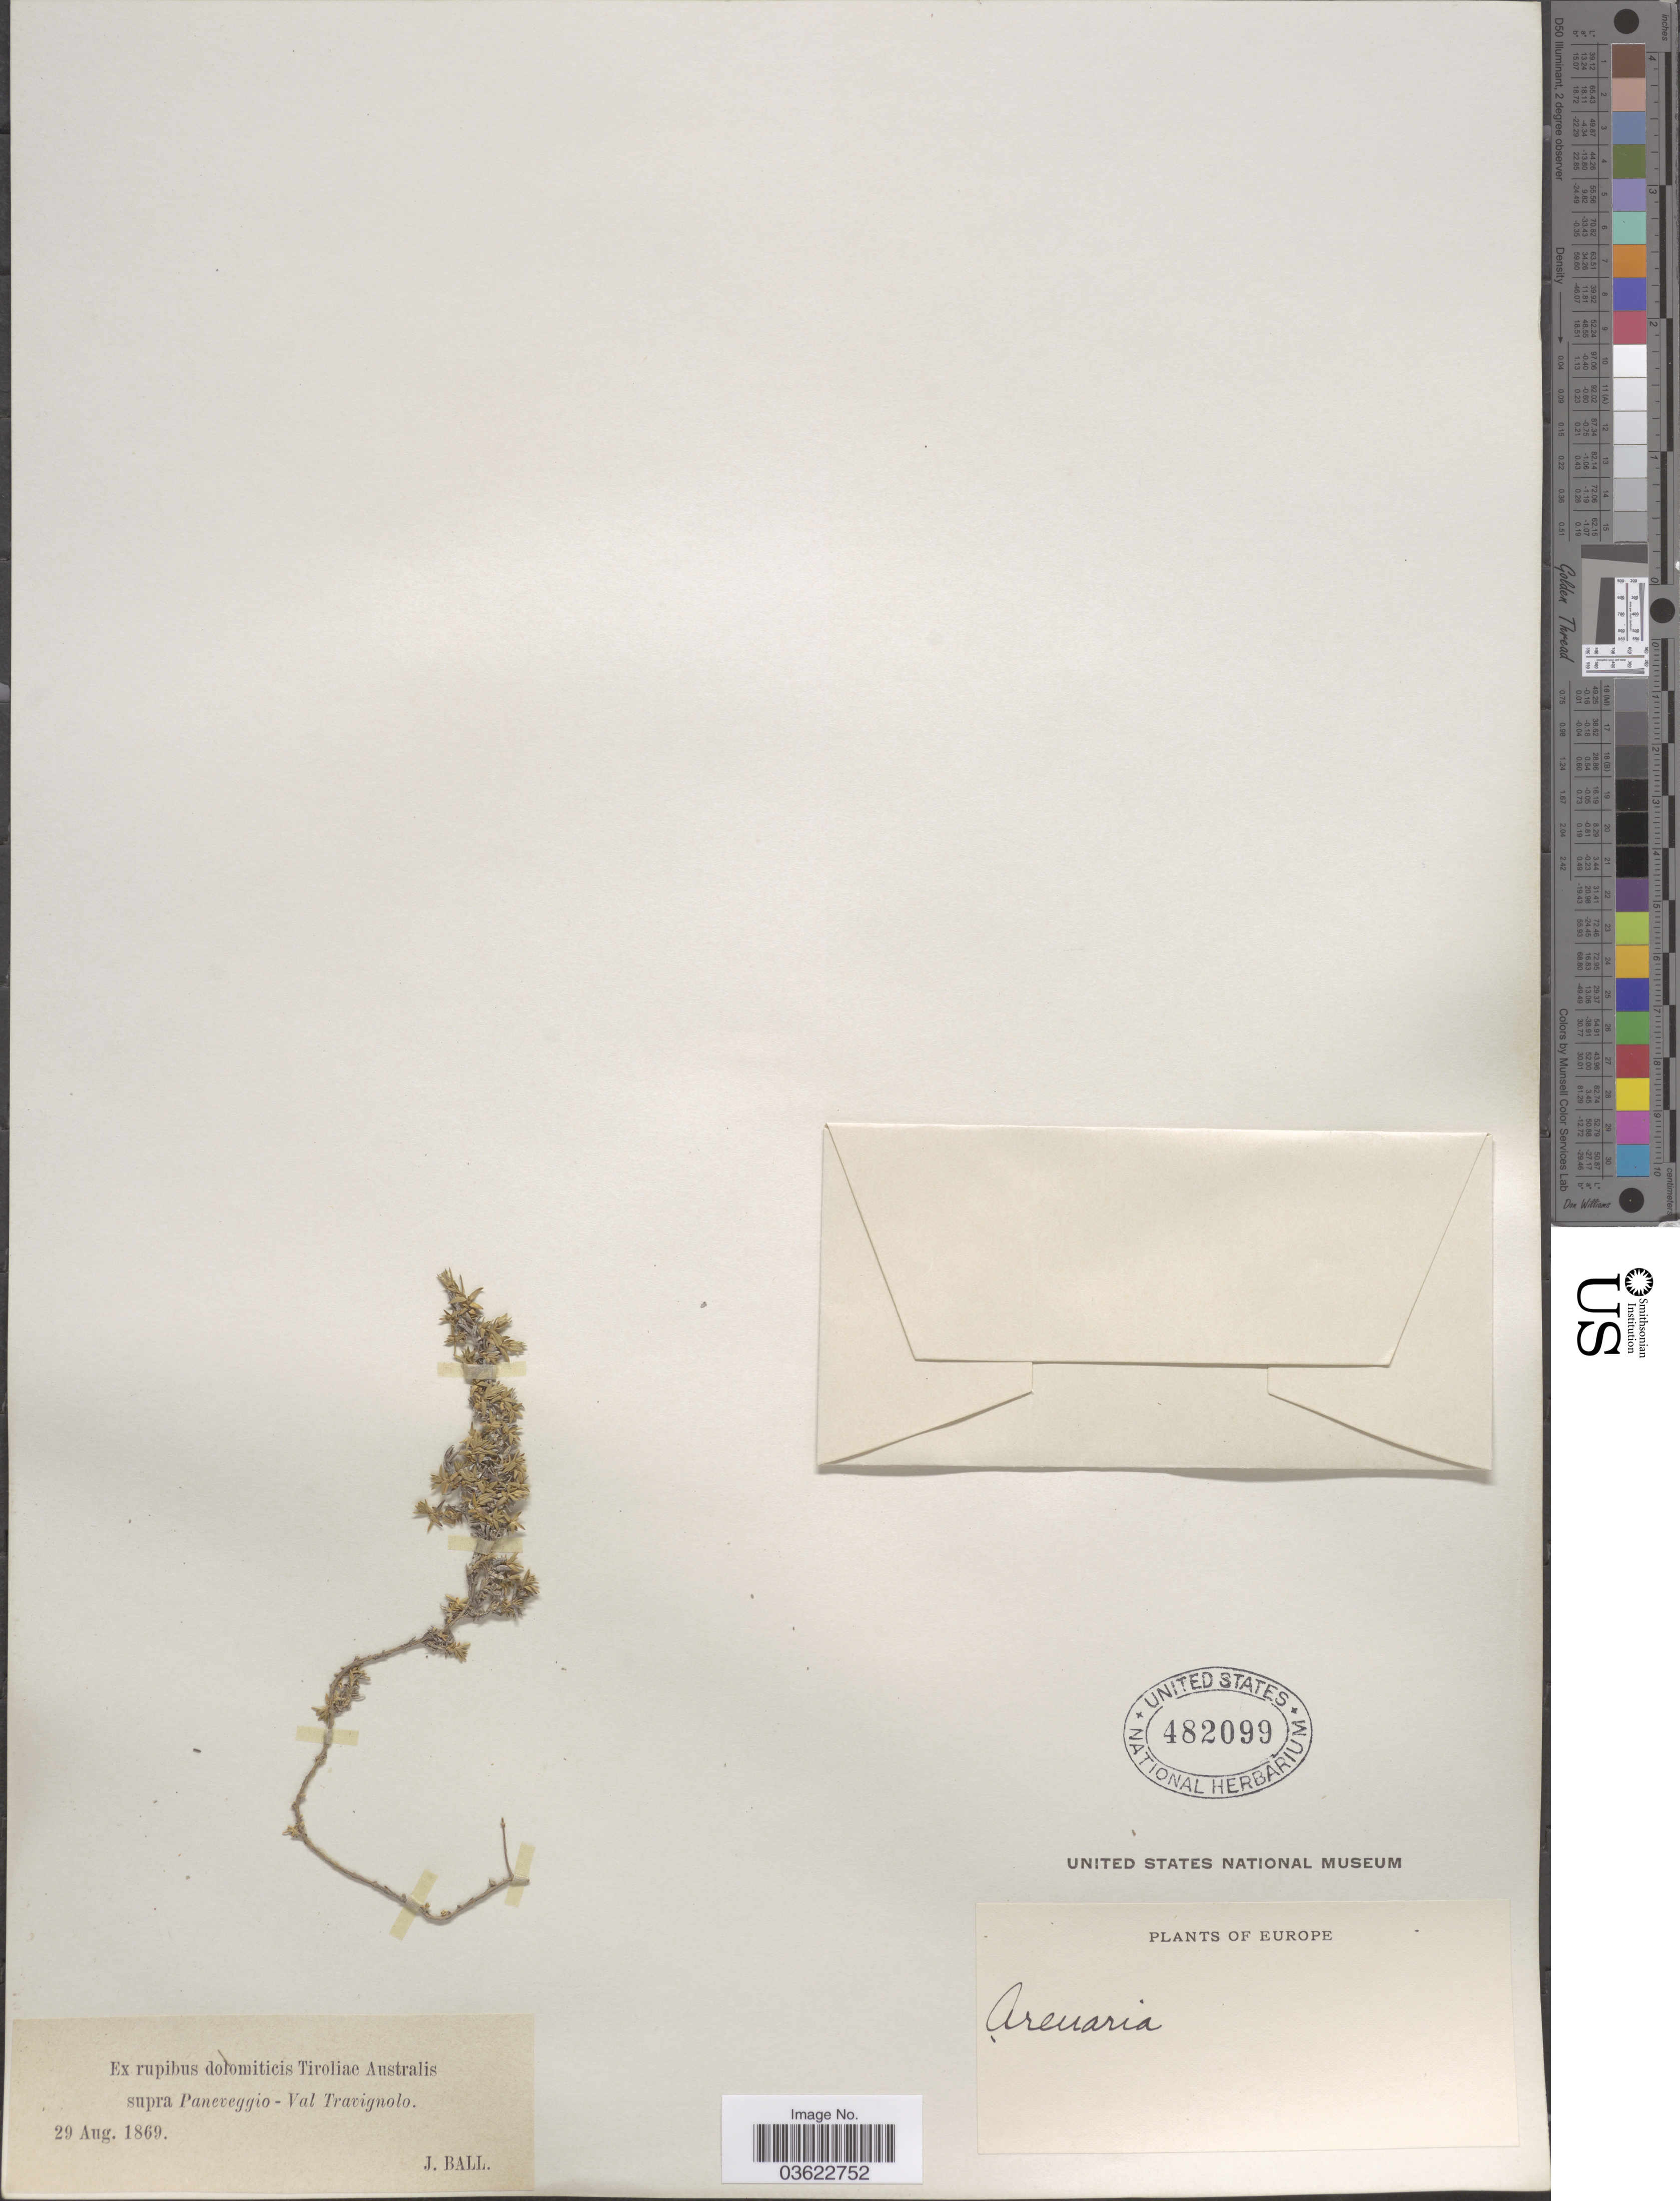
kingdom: Plantae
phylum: Tracheophyta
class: Magnoliopsida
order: Caryophyllales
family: Caryophyllaceae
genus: Arenaria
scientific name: Arenaria sp.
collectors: J. Ball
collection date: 1869-08-29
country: Italy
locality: Ex rupibus doromiticis Tiroliae Australis supra Paneveggio - Val Travignolo. Europe.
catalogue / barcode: US 482099